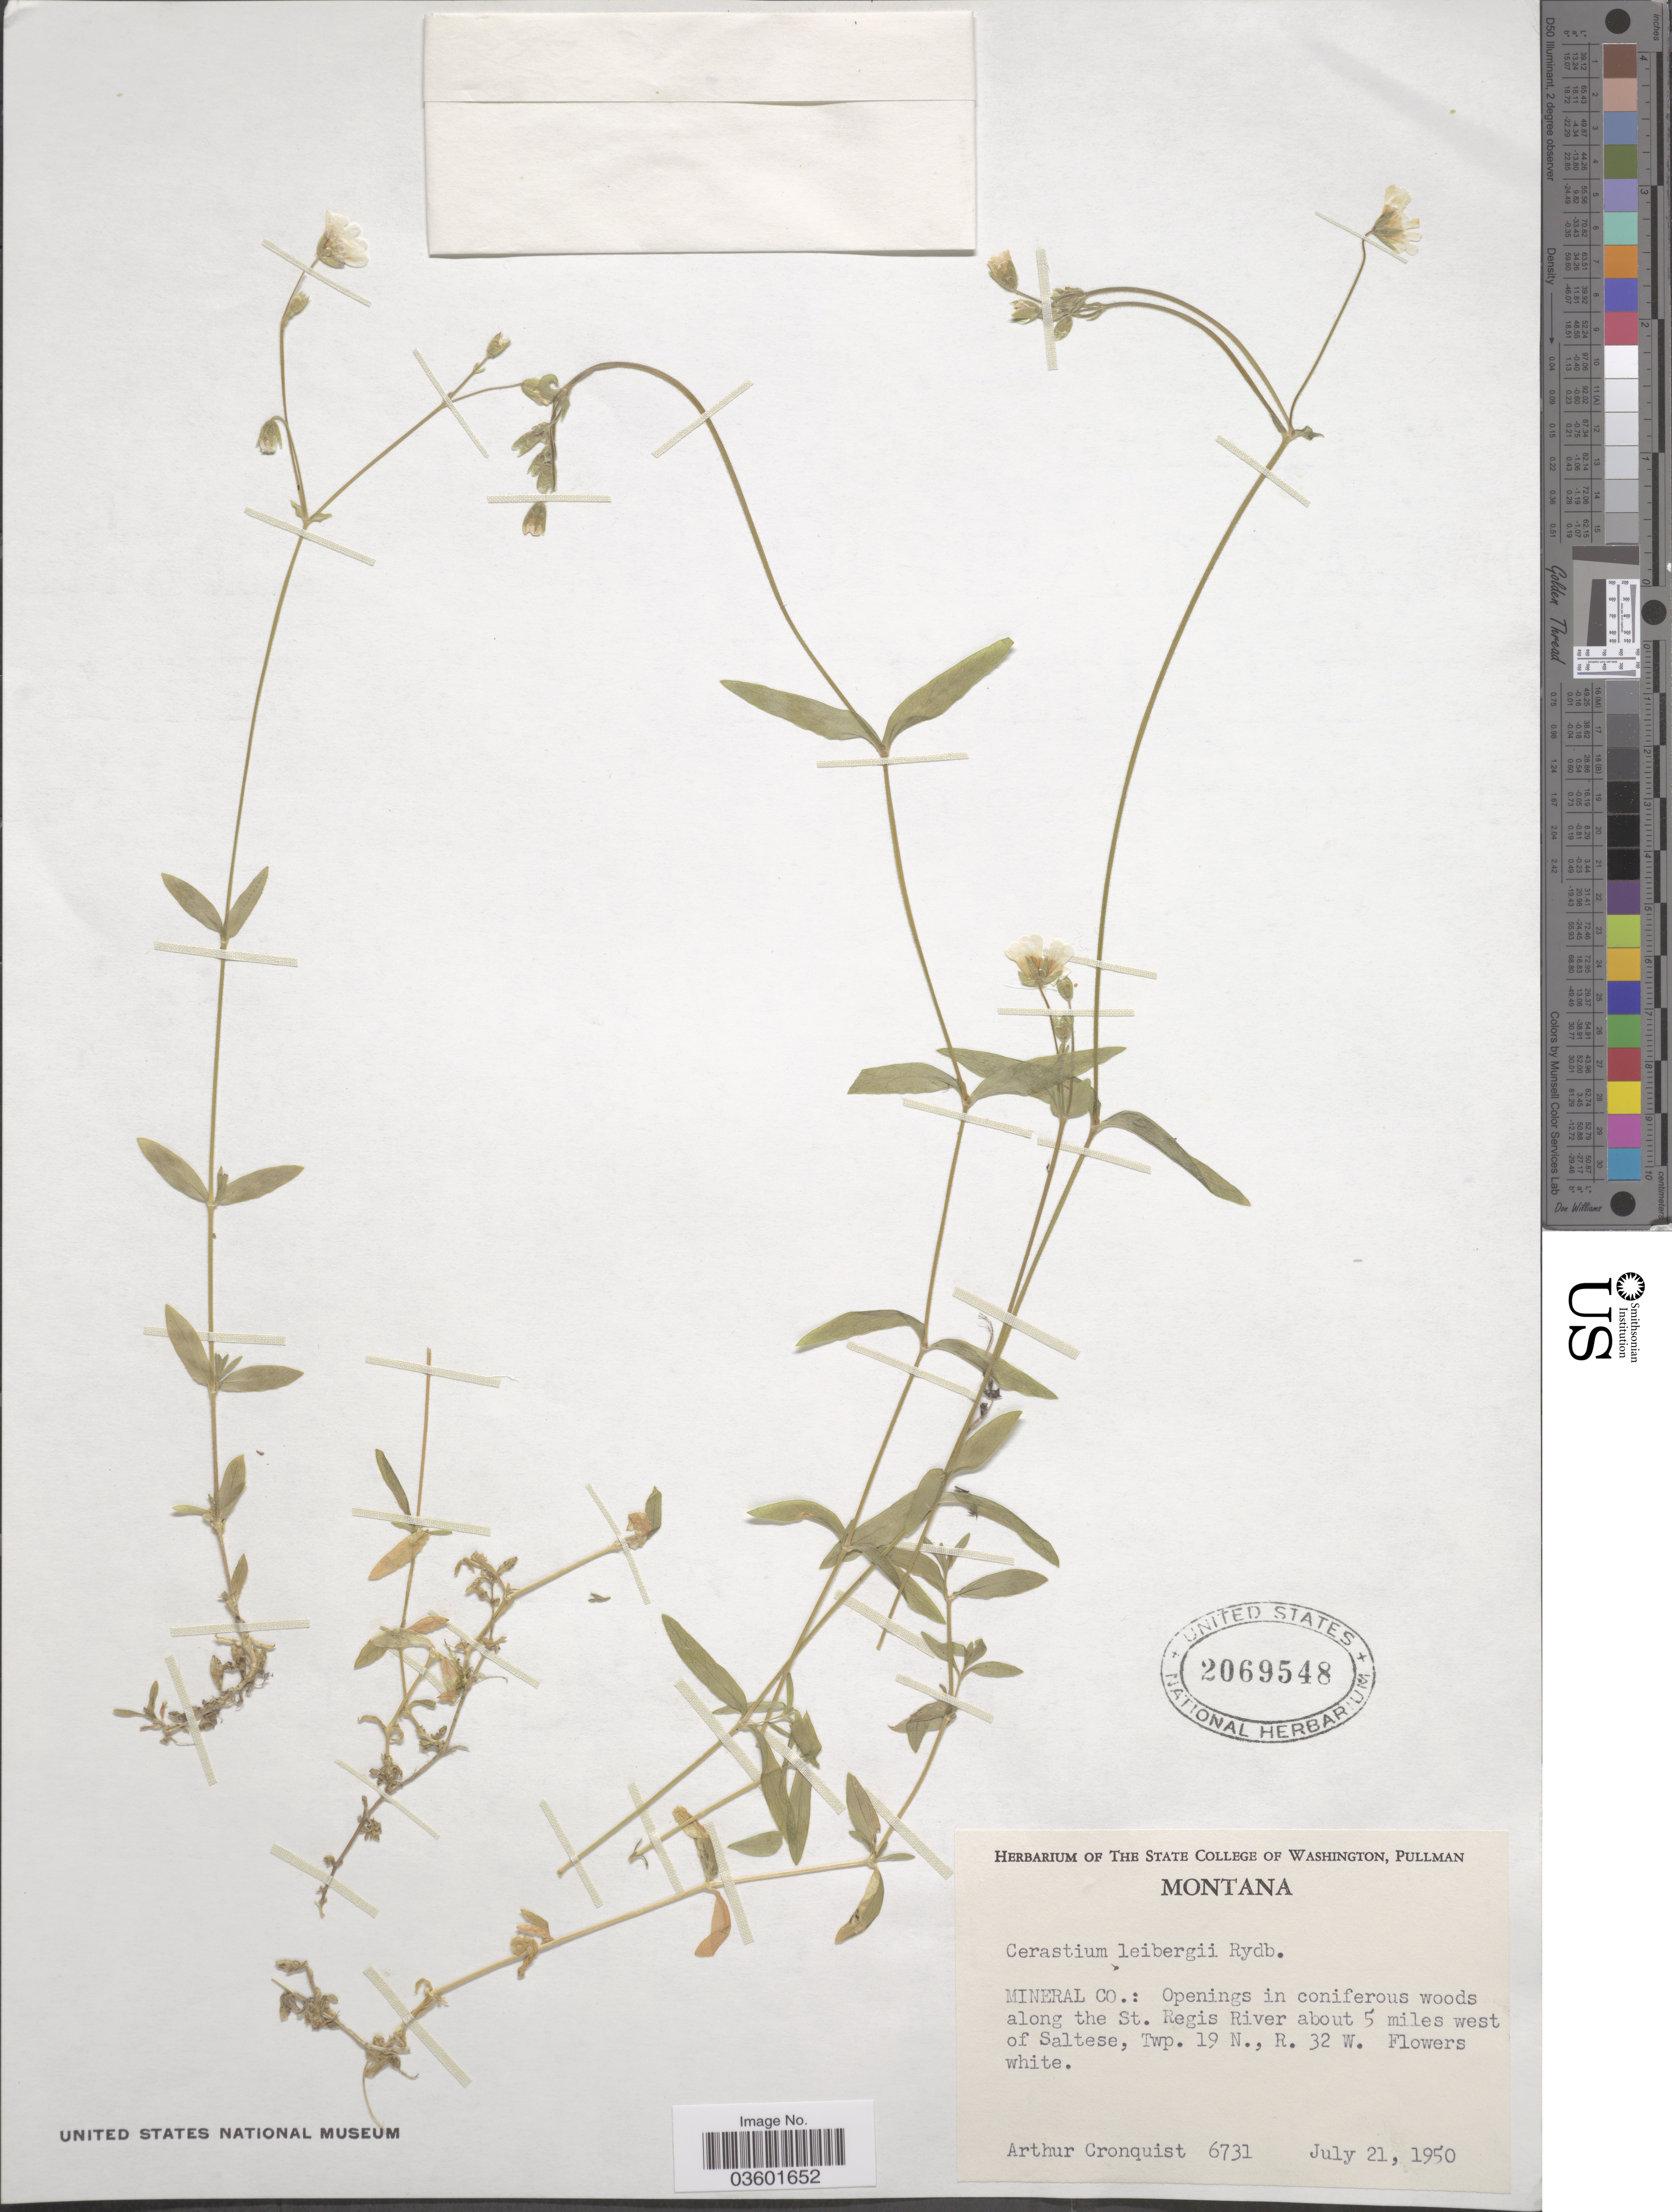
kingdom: Plantae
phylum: Tracheophyta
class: Magnoliopsida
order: Caryophyllales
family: Caryophyllaceae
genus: Cerastium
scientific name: Cerastium leibergii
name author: Rydb.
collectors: A. J. Cronquist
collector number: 6731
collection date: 1950-07-21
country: United States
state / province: Montana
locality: Mineral Co.: Openings in coniferous woods along the St. Regis River about 5 miles west of Saltese, Twp. 19 N., R. 32 W.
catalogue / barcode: US 2069548